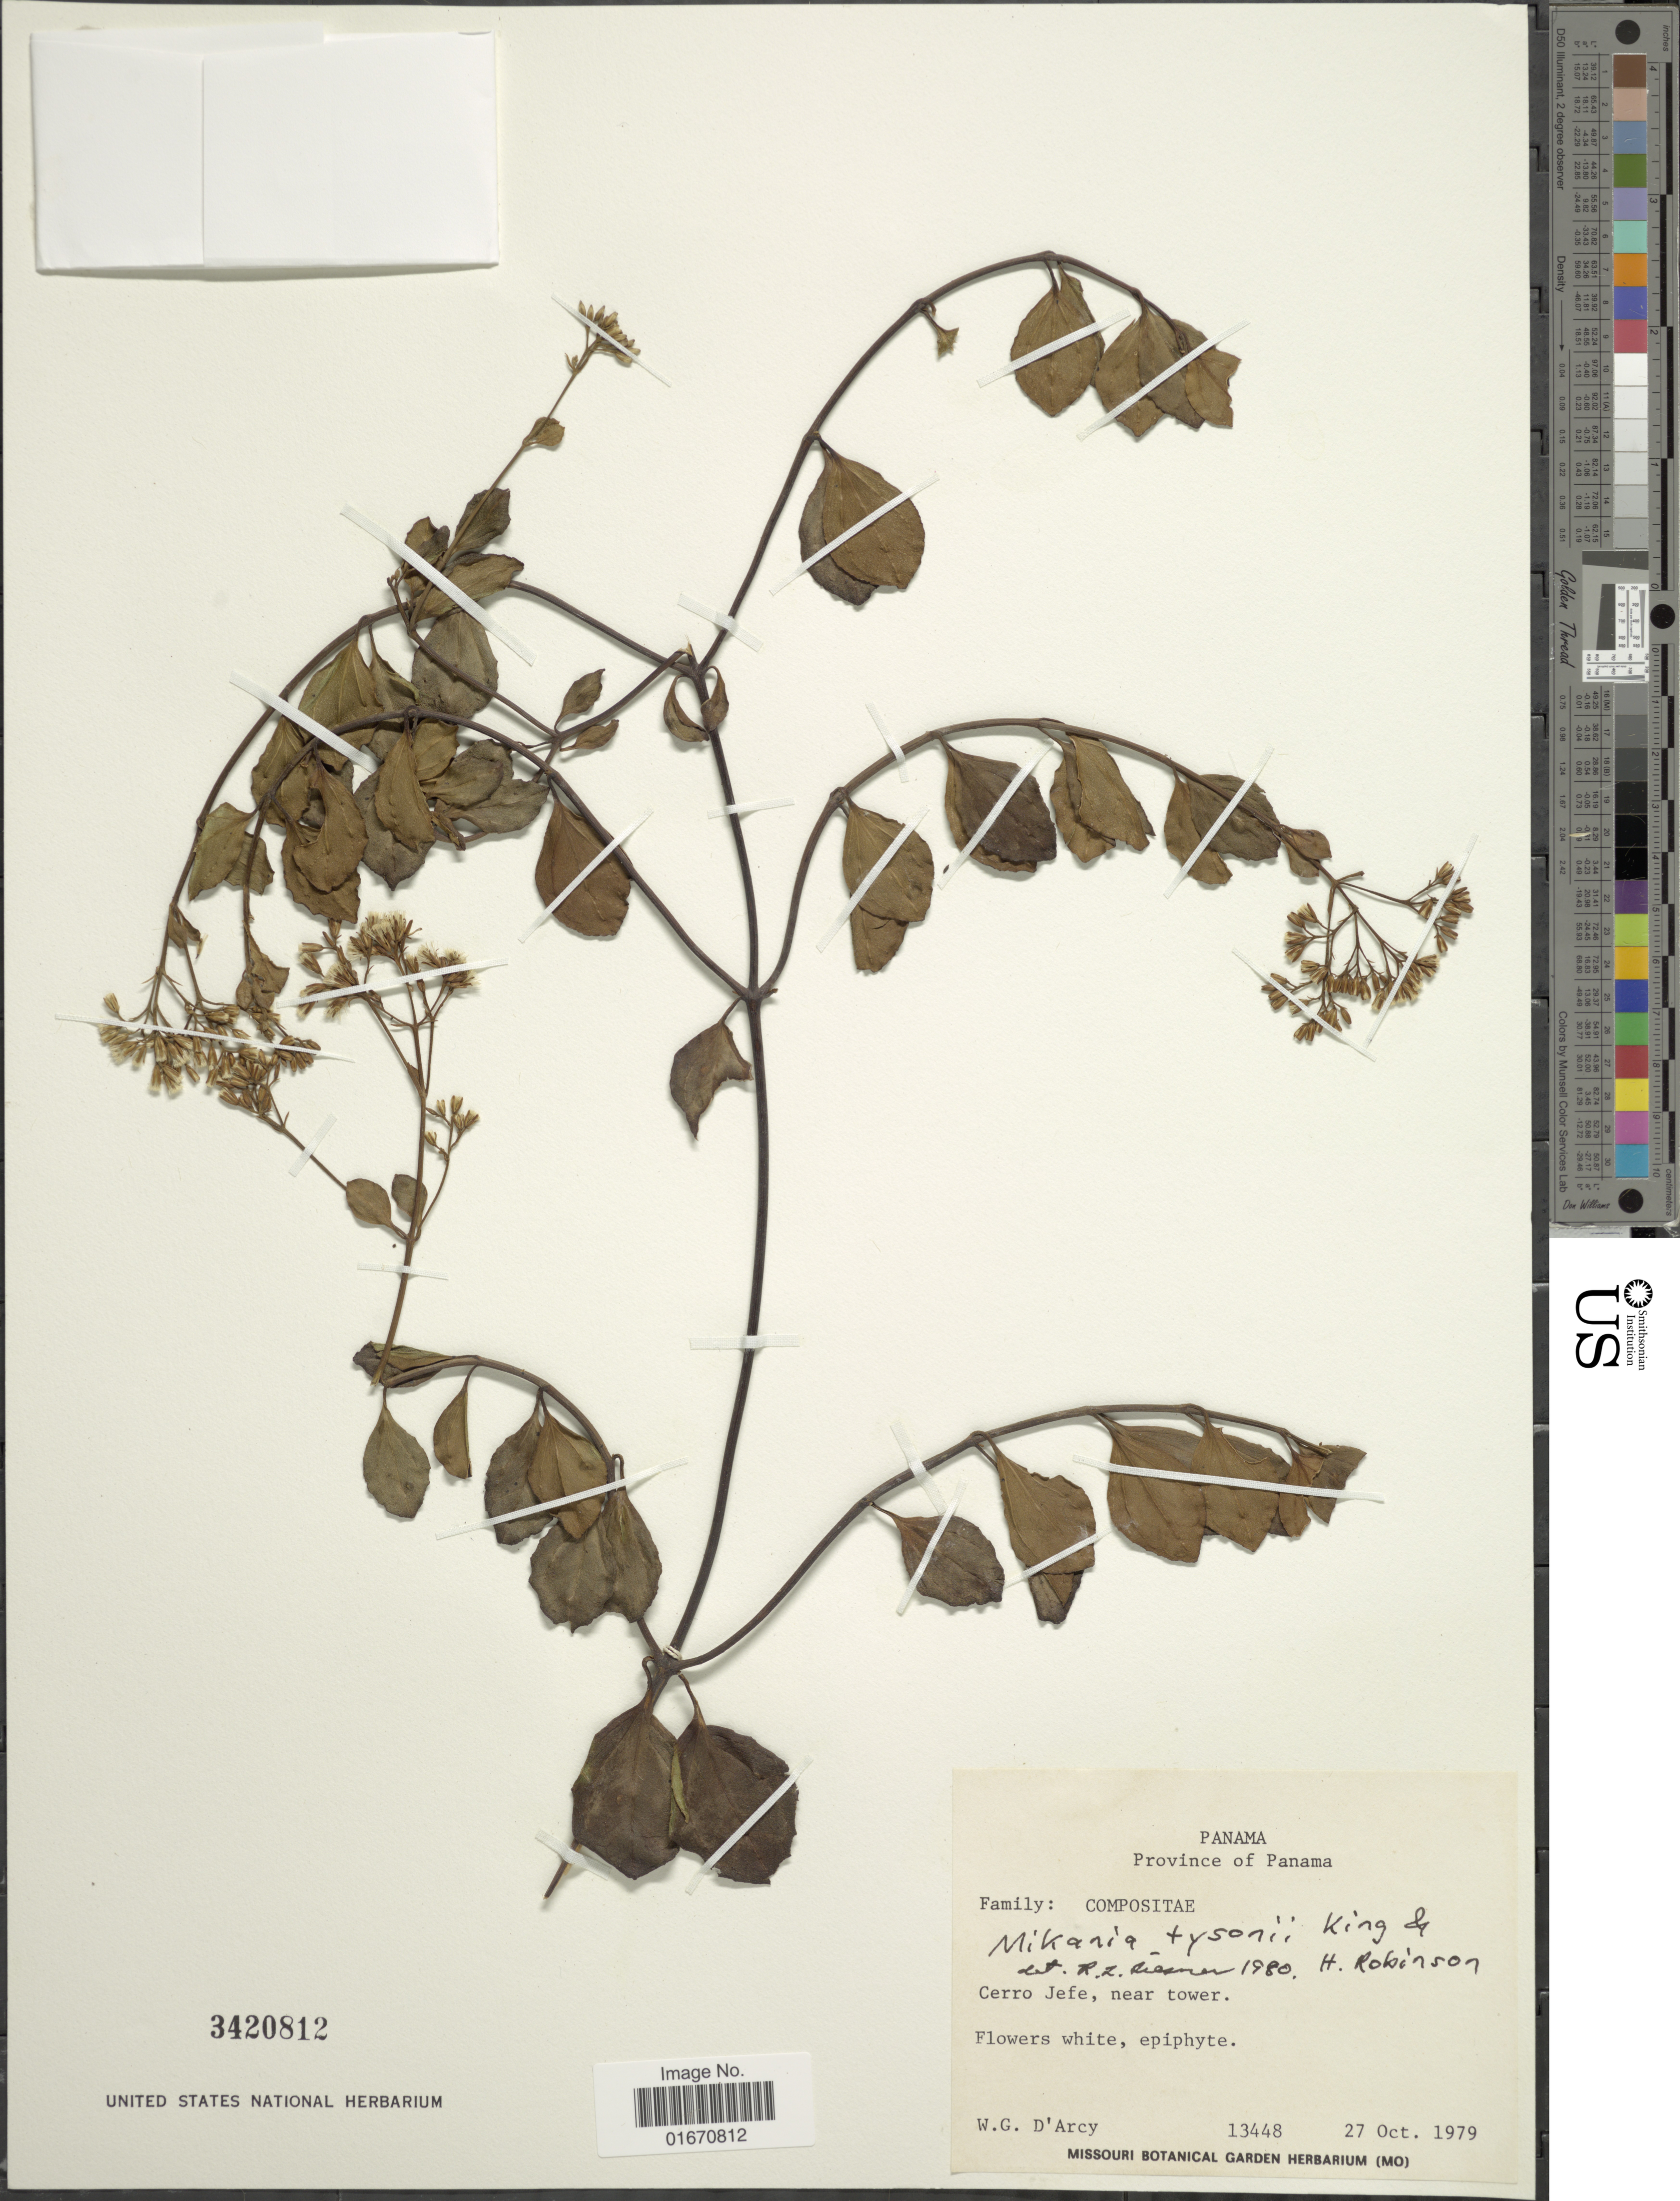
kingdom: Plantae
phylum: Tracheophyta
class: Magnoliopsida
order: Asterales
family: Asteraceae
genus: Mikania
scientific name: Mikania tysonii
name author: R.M. King & H. Rob.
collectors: W. G. D'Arcy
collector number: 13448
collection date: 1979-10-27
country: Panama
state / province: Panamá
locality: Cerro Jefe, near tower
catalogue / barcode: US 3420812